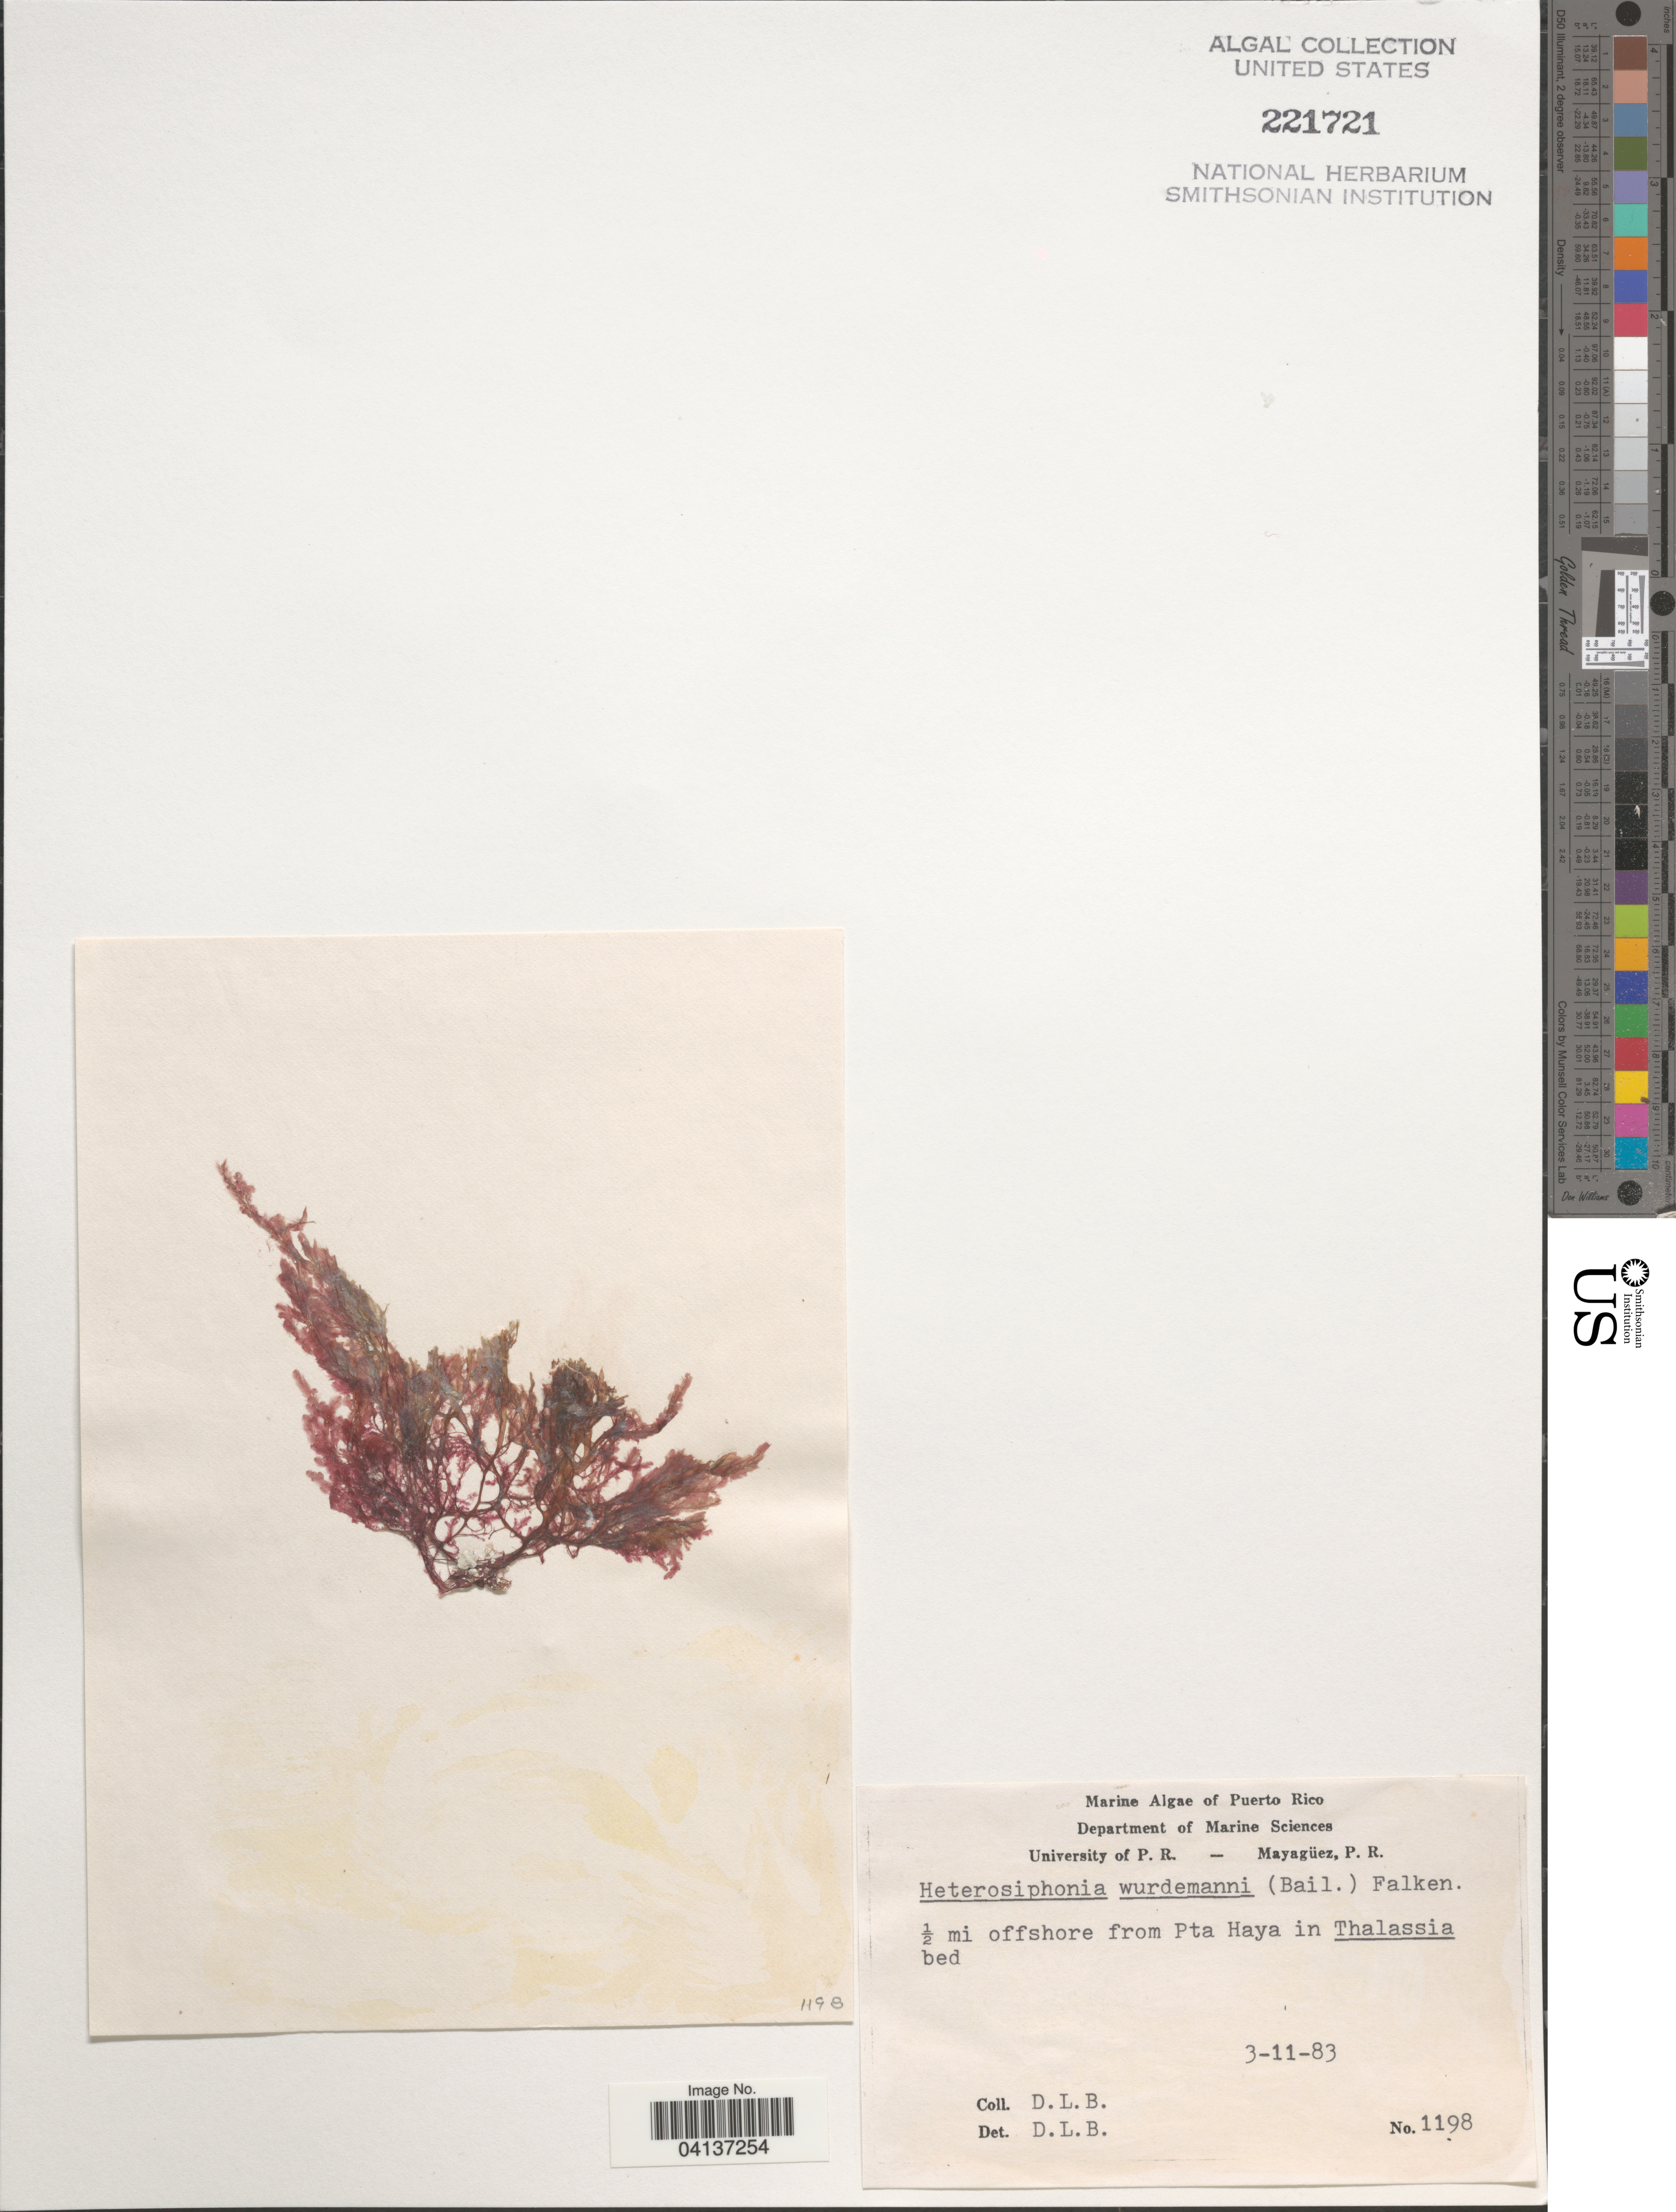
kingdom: Plantae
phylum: Rhodophyta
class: Florideophyceae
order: Ceramiales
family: Dasyaceae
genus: Heterosiphonia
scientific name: Heterosiphonia crispella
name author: (C. Agardh) M.J. Wynne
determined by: Algae name updating Project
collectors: D. L. B.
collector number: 1198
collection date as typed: Transcribed d/m/y: 11/3/83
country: Puerto Rico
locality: ½ mi offshore from Pta Haya.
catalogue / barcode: US 221721